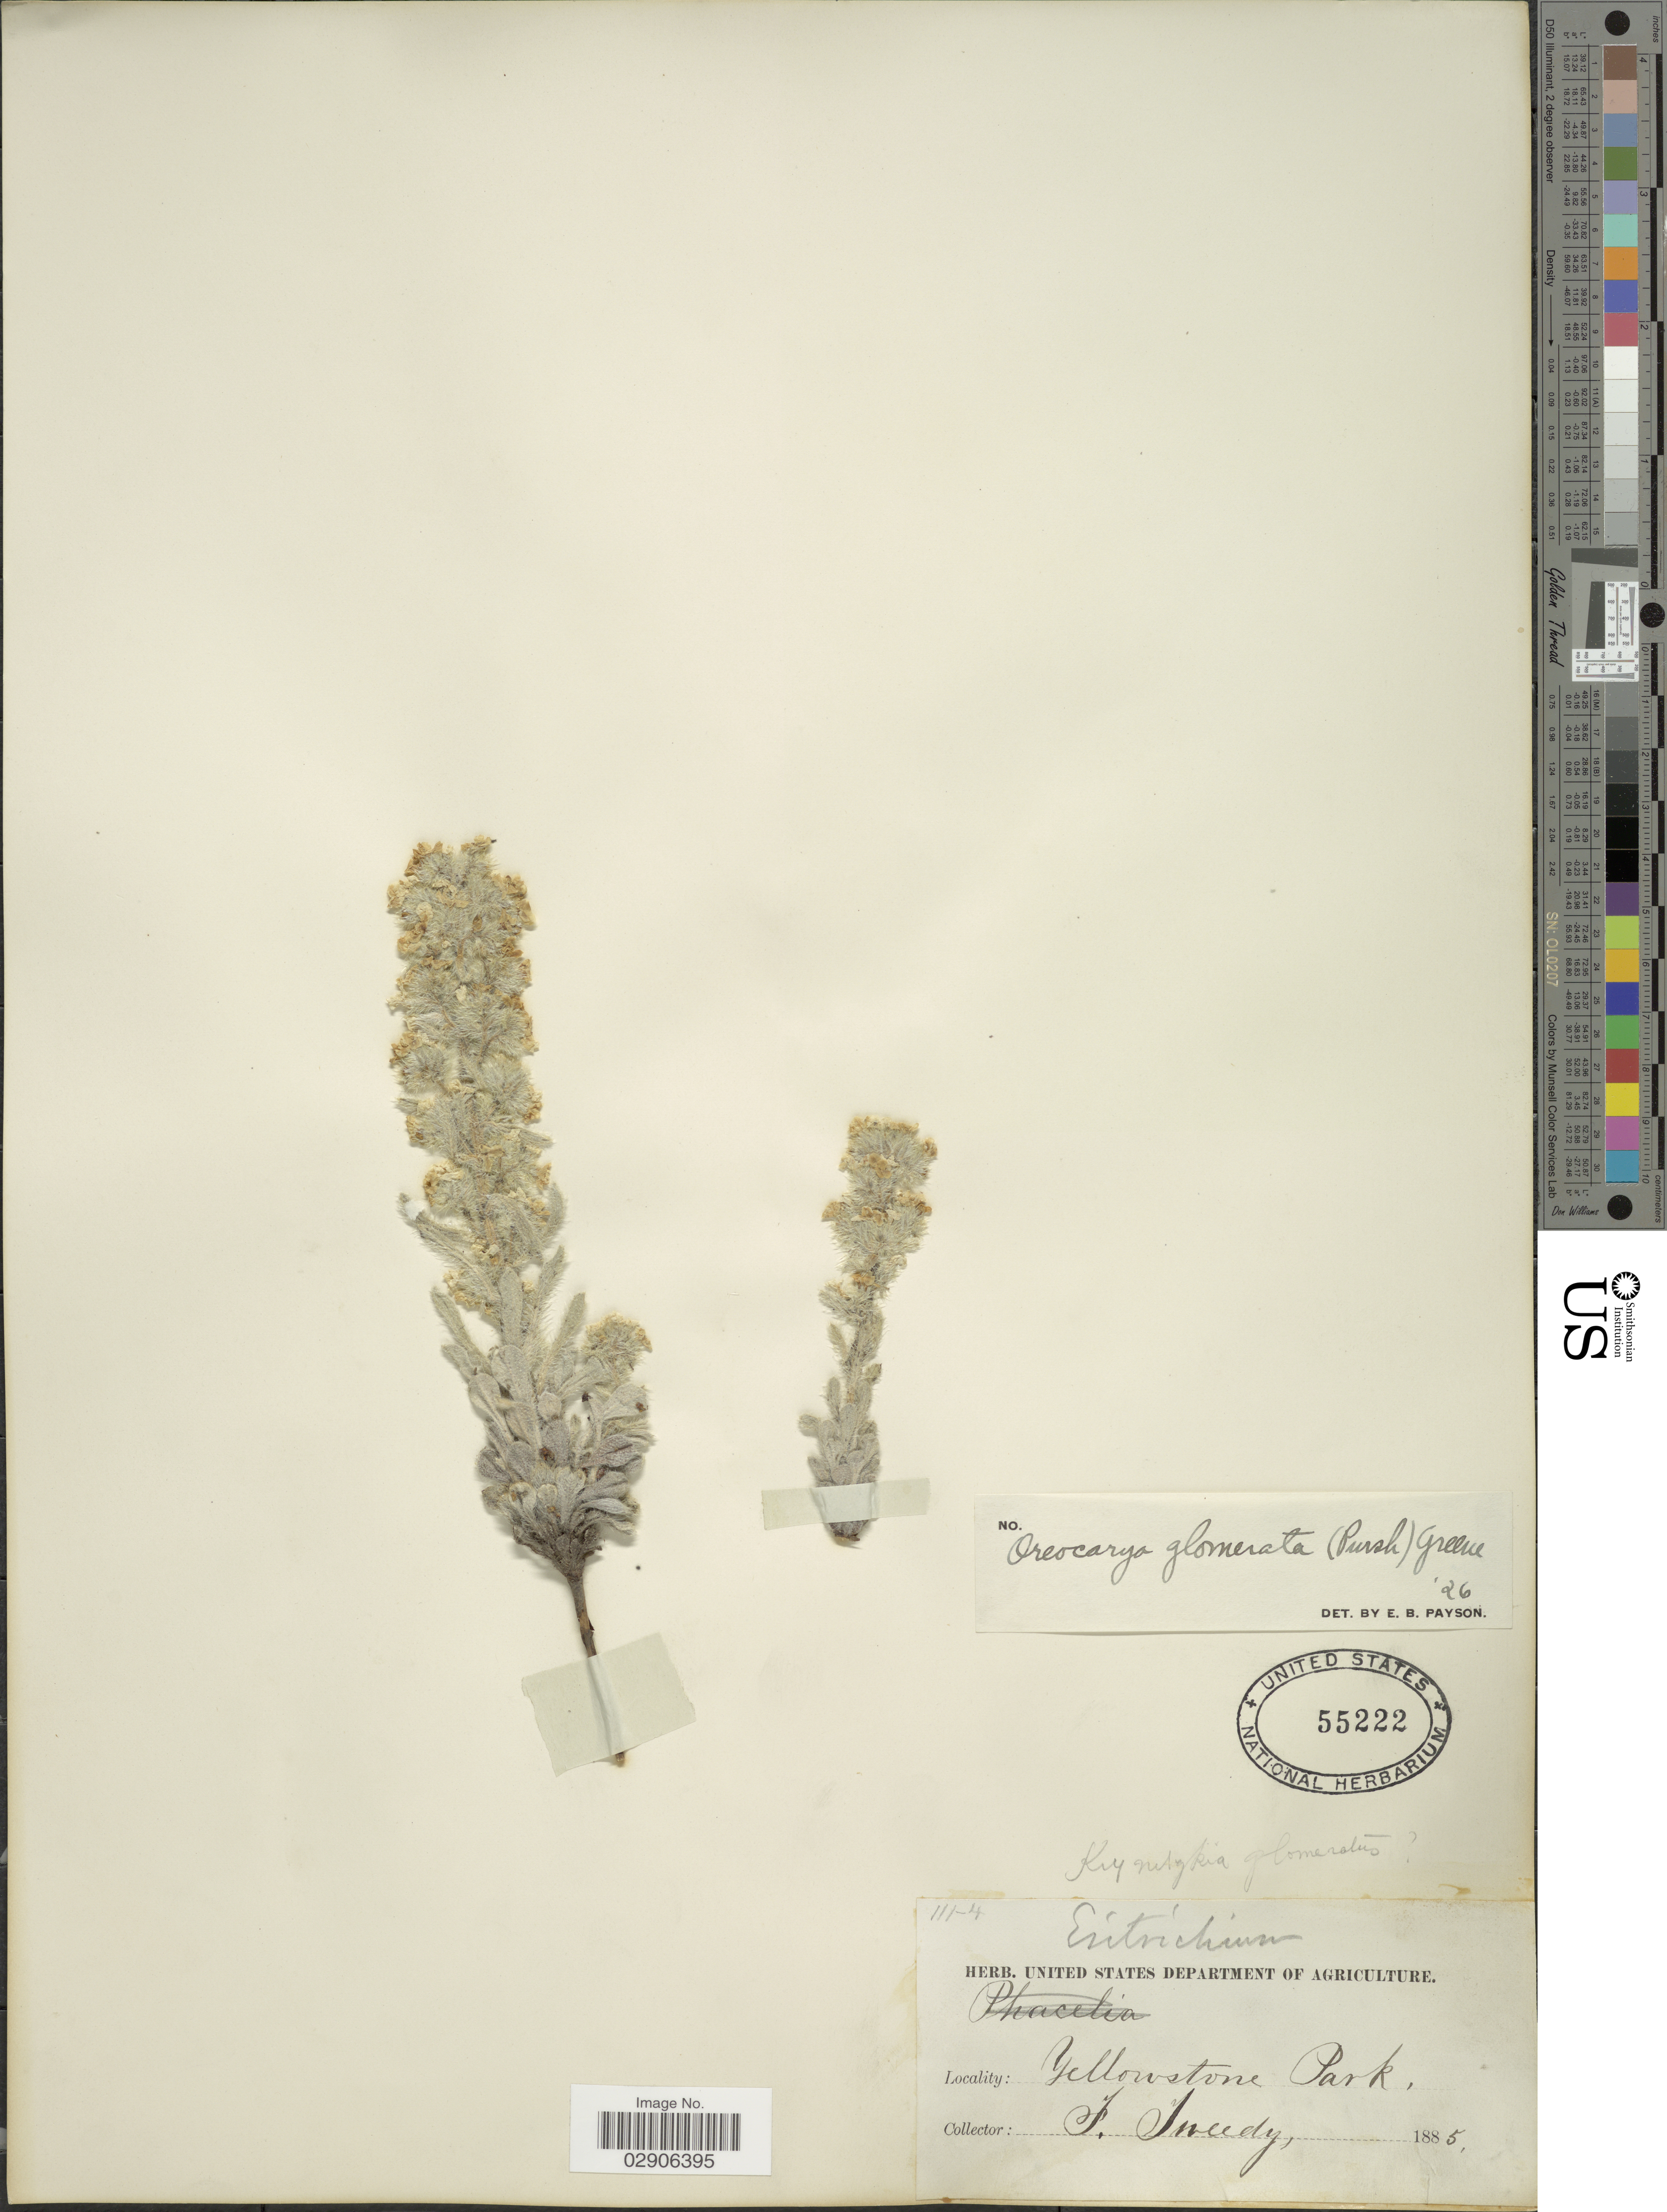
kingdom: Plantae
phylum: Tracheophyta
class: Magnoliopsida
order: Boraginales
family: Boraginaceae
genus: Cryptantha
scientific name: Cryptantha glomerata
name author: (G. Don) Lehm.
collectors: F. Tweedy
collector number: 111-4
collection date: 1885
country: United States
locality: Yellowstone Park.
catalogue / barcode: US 55222